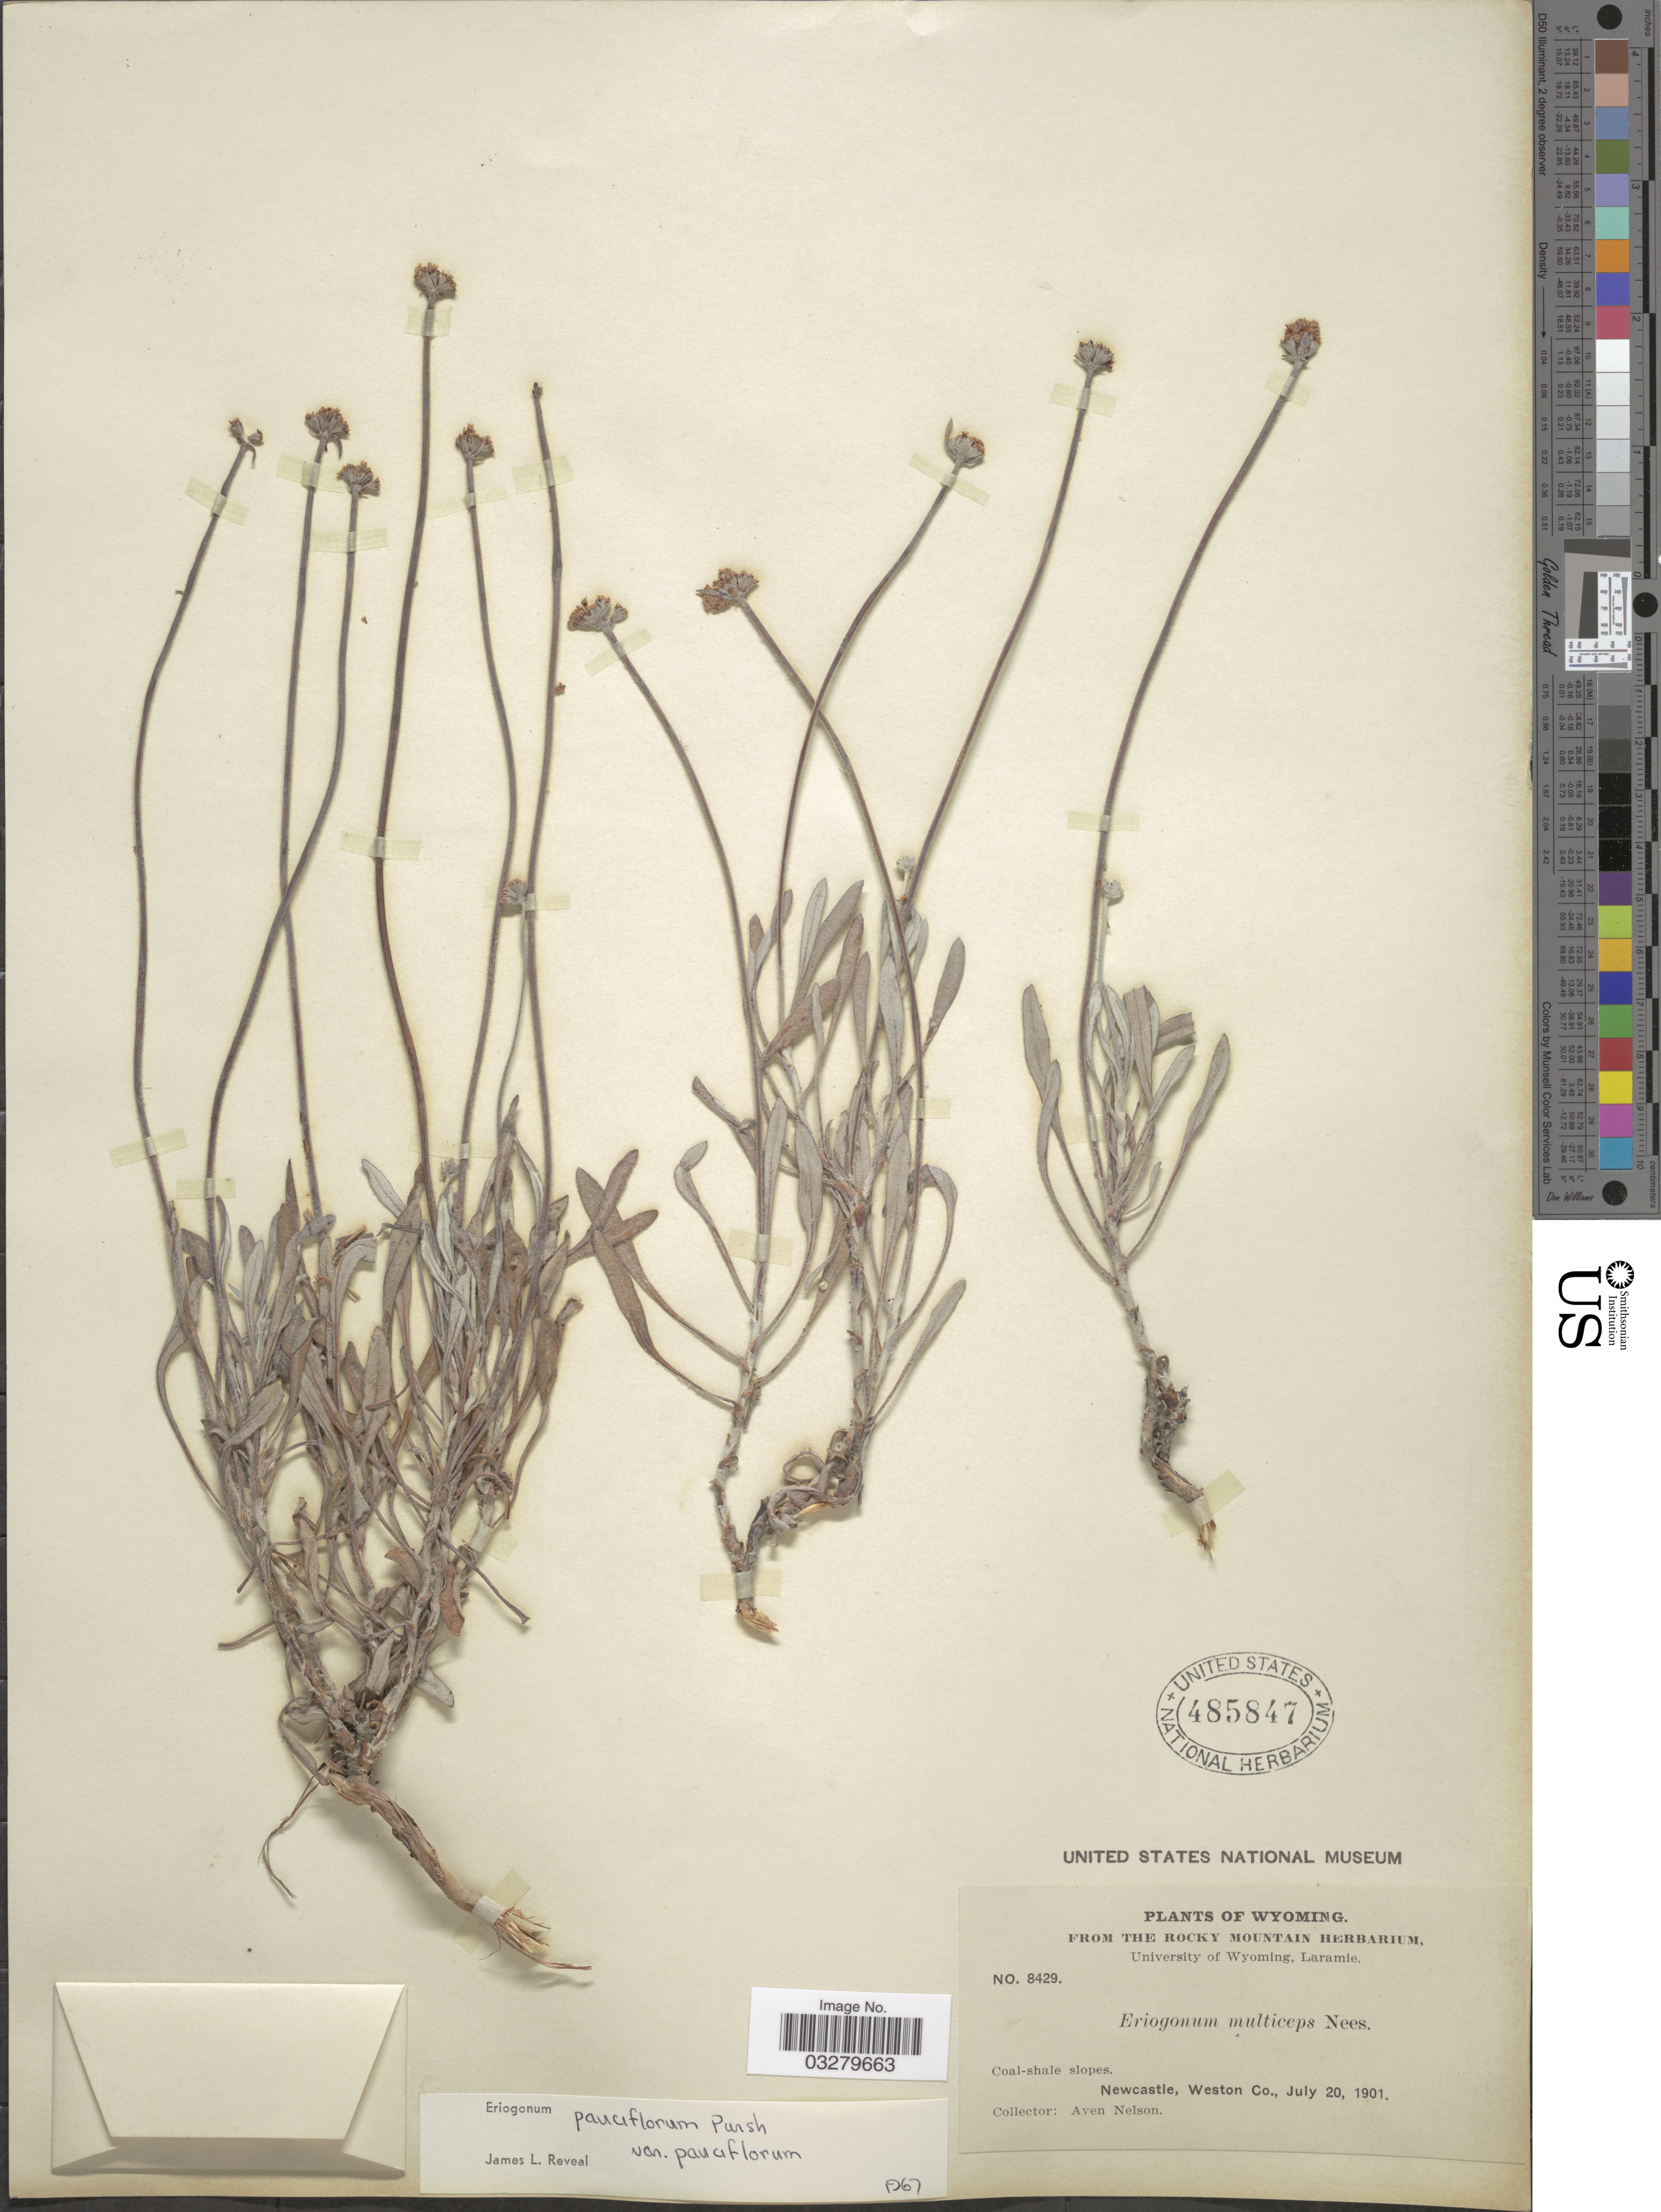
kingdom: Plantae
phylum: Tracheophyta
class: Magnoliopsida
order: Caryophyllales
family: Polygonaceae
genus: Eriogonum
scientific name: Eriogonum pauciflorum var. pauciflorum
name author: Pursh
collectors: A. Nelson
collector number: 8429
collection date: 1901-07-20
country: United States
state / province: Wyoming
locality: Coal-shale slopes. Newcastle, Weston Co.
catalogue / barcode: US 485847